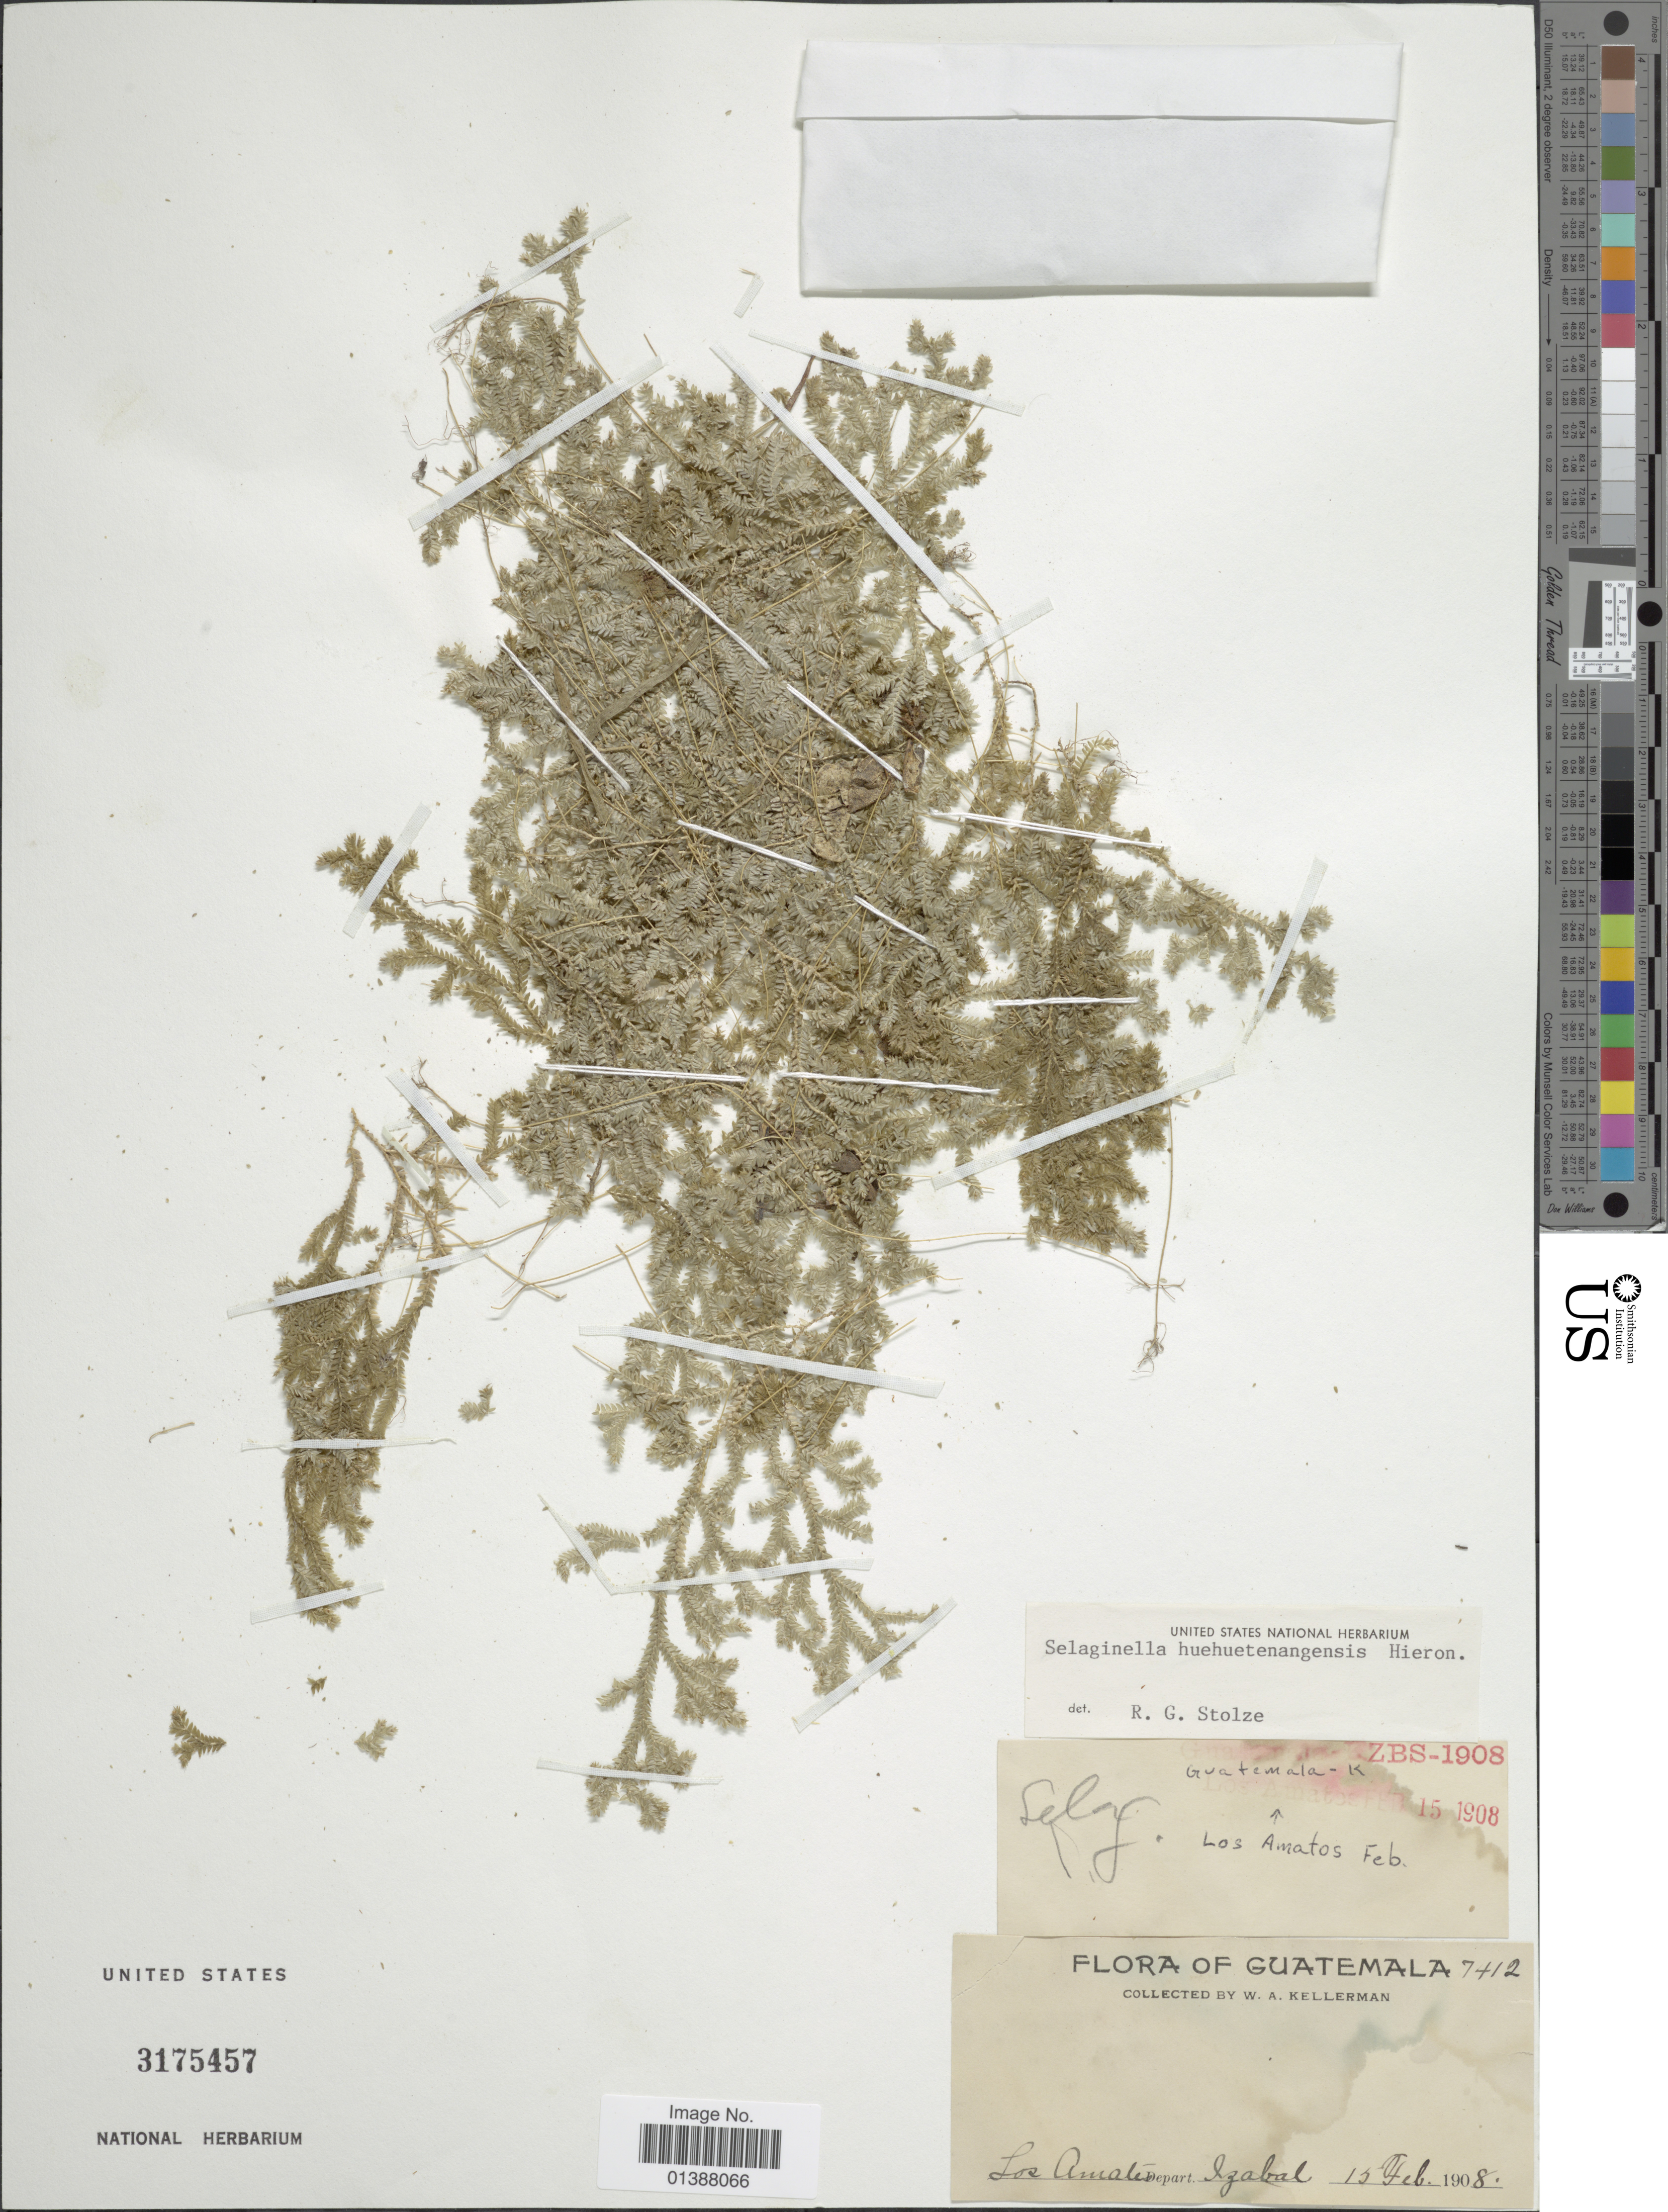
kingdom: Plantae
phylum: Tracheophyta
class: Lycopodiopsida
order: Selaginellales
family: Selaginellaceae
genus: Selaginella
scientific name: Selaginella huehuetenangensis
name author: Hieron.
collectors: W. Kellerman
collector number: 7412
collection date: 1908-02-15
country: Guatemala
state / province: Izabal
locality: Los Amates, Depart Izabal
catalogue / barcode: US 3175457